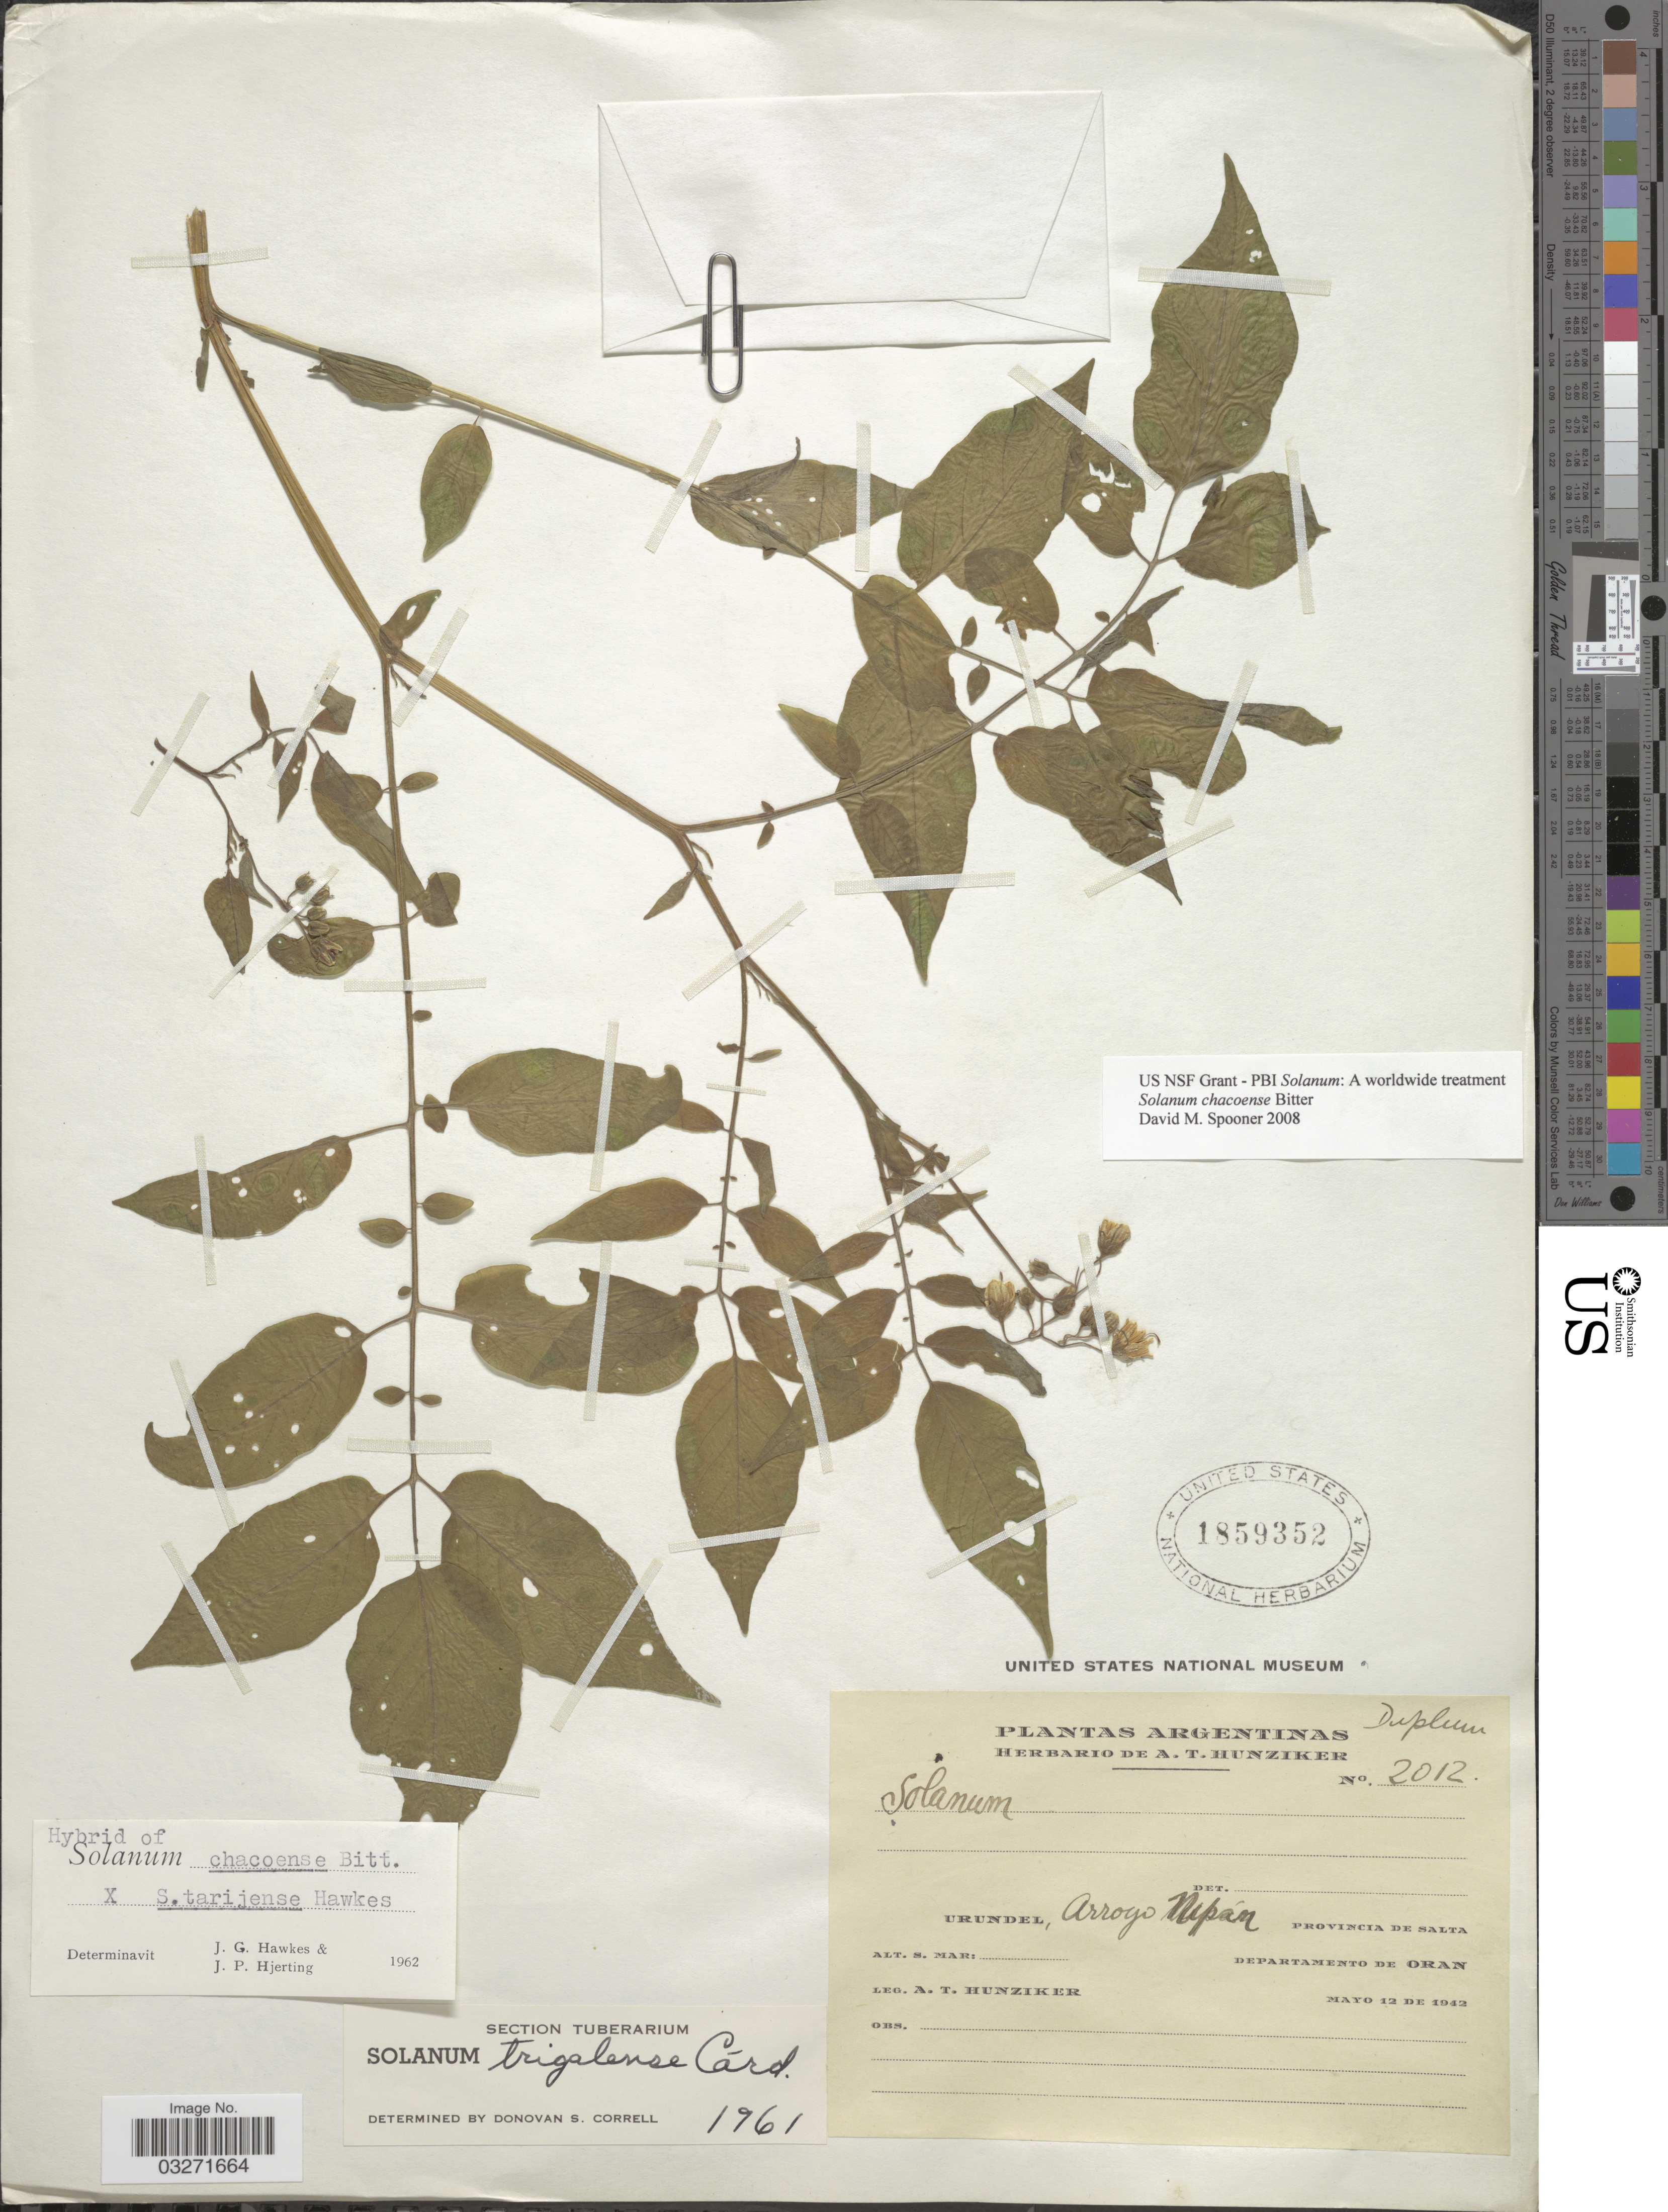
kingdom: Plantae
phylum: Tracheophyta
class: Magnoliopsida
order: Solanales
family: Solanaceae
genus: Solanum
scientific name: Solanum chacoense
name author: Bitt.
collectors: A. T. Hunziker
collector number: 2012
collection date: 1942-05-12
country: Argentina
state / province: Salta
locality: Urundel, Arroyo Nipan. Departamento de Oran.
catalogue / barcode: US 1859352